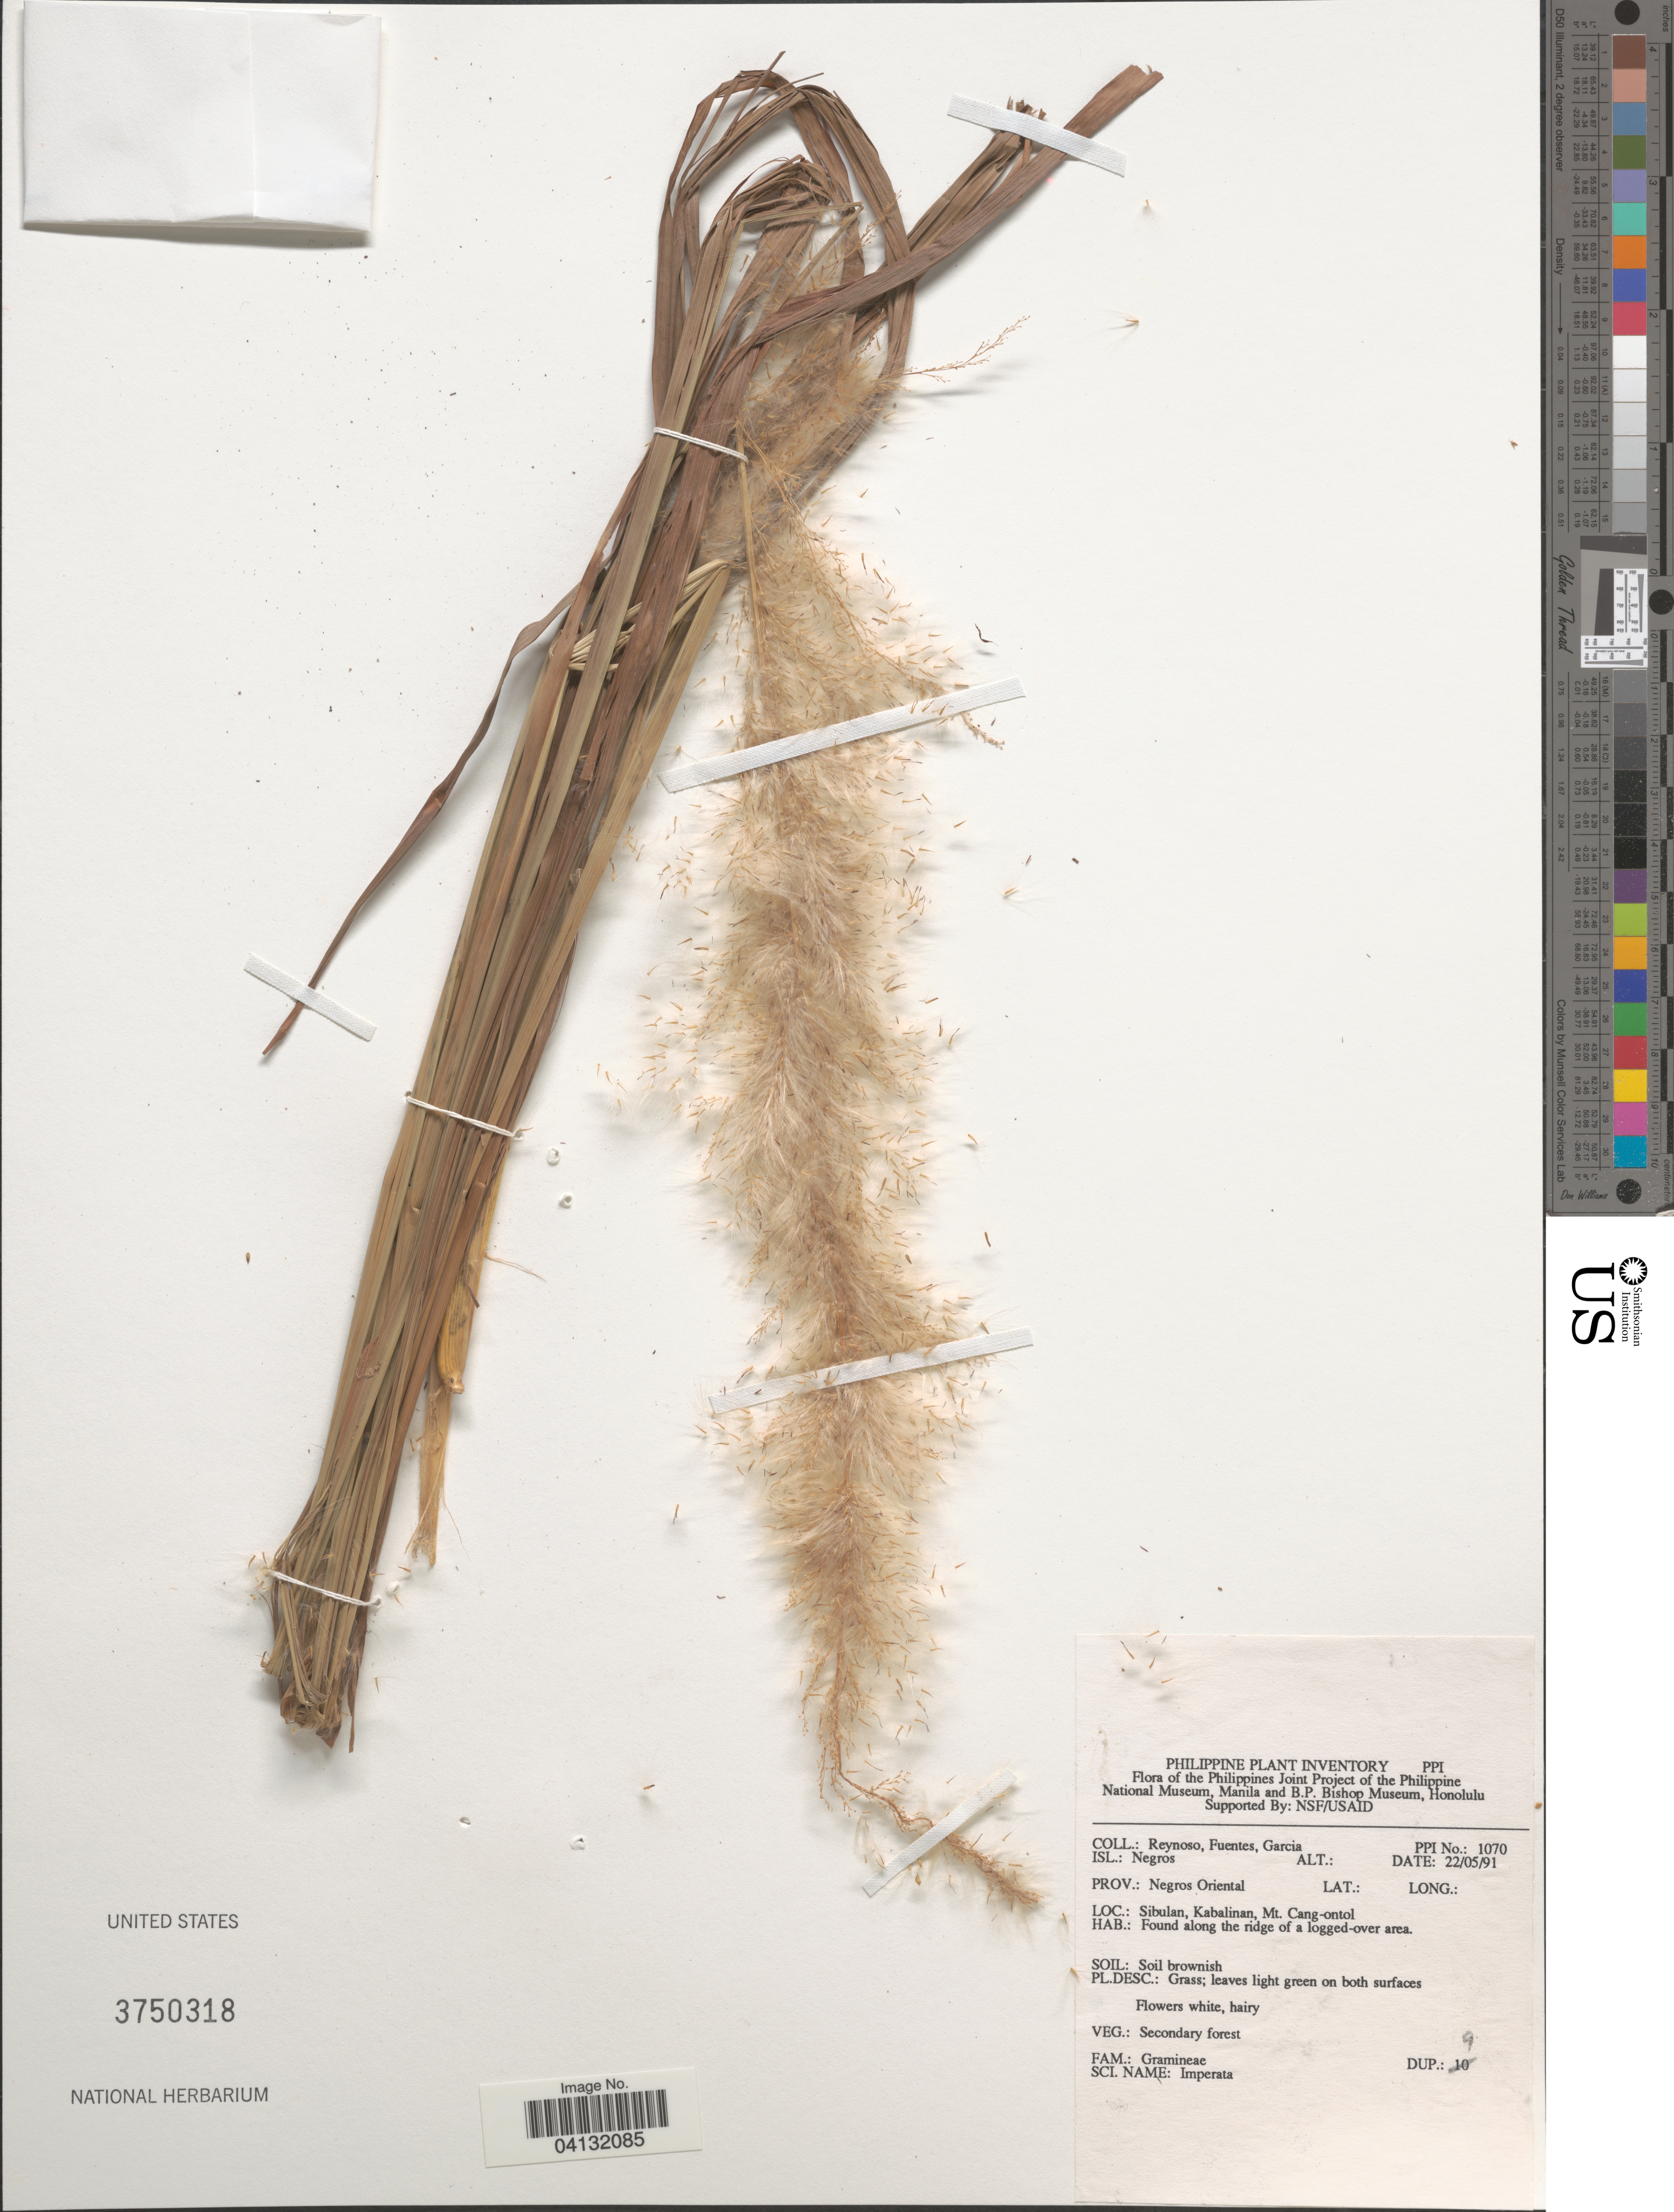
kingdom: Plantae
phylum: Tracheophyta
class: Liliopsida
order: Poales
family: Poaceae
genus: Imperata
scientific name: Imperata sp.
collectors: E. Reynoso, -. Fuentes & H. Garcia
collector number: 1070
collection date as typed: Transcribed d/m/y: 22/5/91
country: Philippines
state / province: Central Visayas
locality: Isl.: Negros. Prov.: Negros Oriental. Sibulan, Kabalinan, Mt. Cang-ontol.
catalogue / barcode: US 3750318